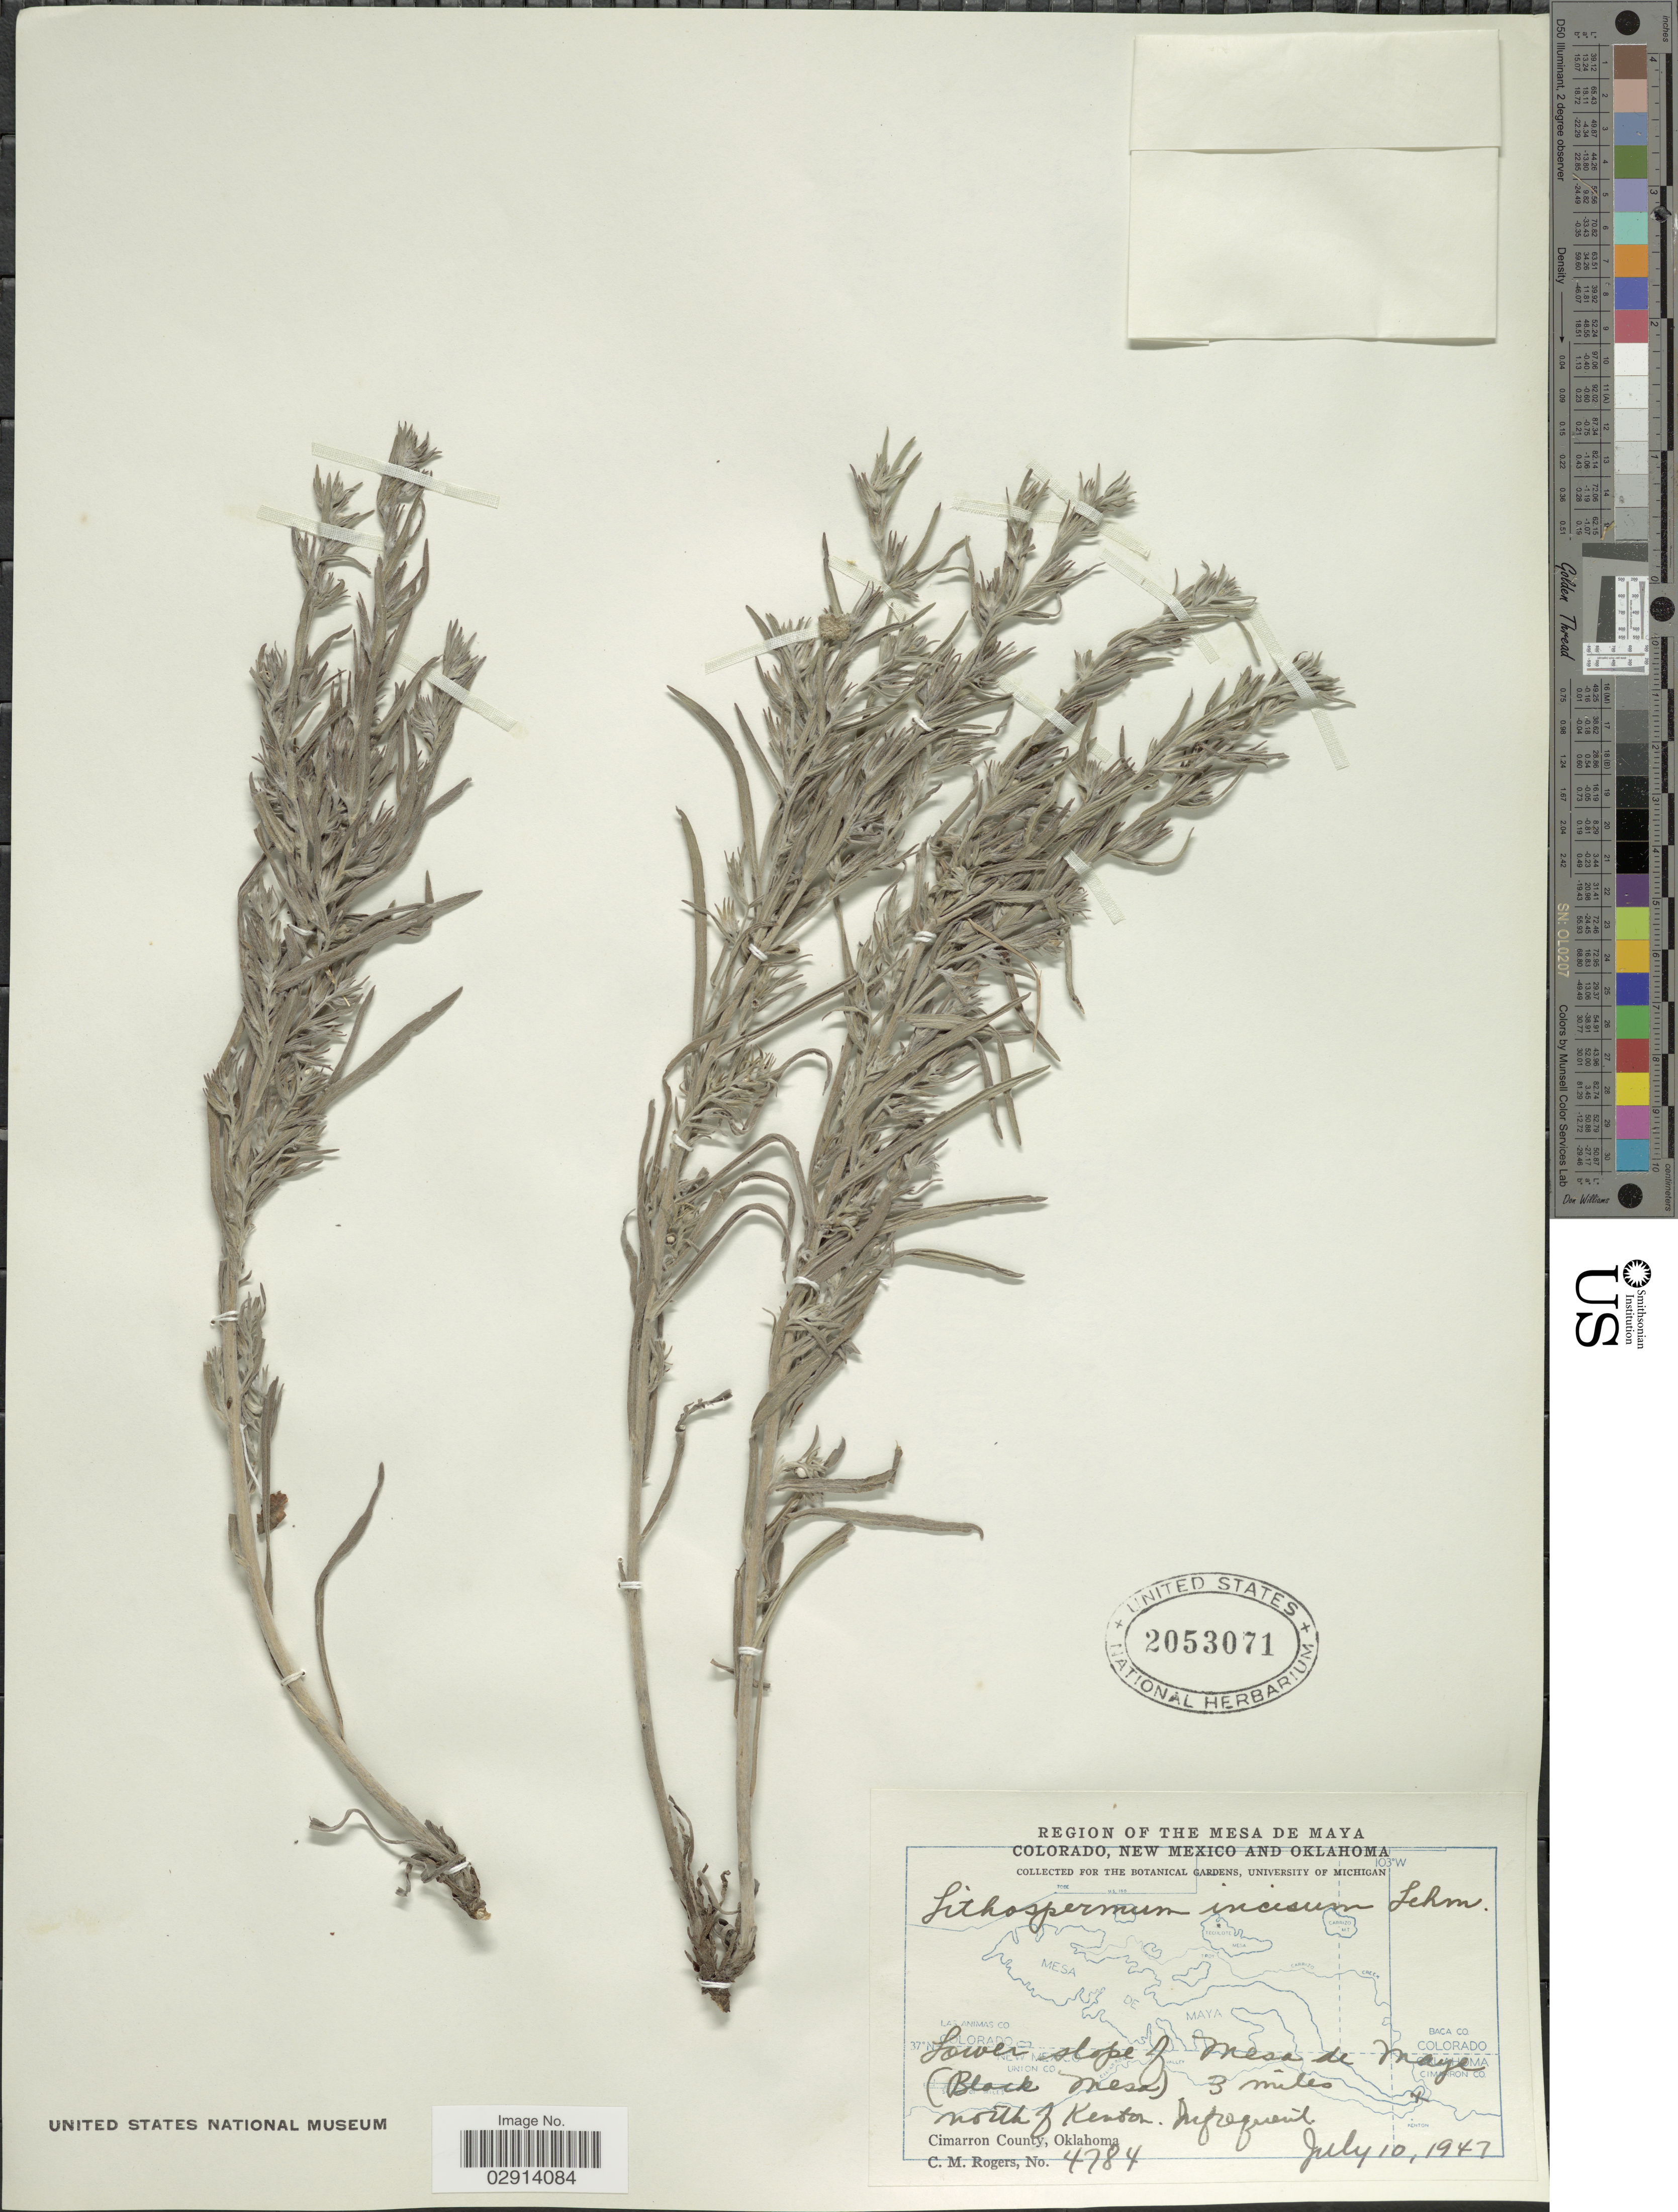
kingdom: Plantae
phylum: Tracheophyta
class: Magnoliopsida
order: Boraginales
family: Boraginaceae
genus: Lithospermum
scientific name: Lithospermum incisum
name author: Lehm.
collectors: C. M. Rogers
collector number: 4784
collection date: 1947-07-10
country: United States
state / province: Oklahoma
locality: Region of the Mesa de Maya. lower slope of Mesa de Maya (Black Mesa) 3 miles north of Kenton. Cimarron County.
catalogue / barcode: US 2053071